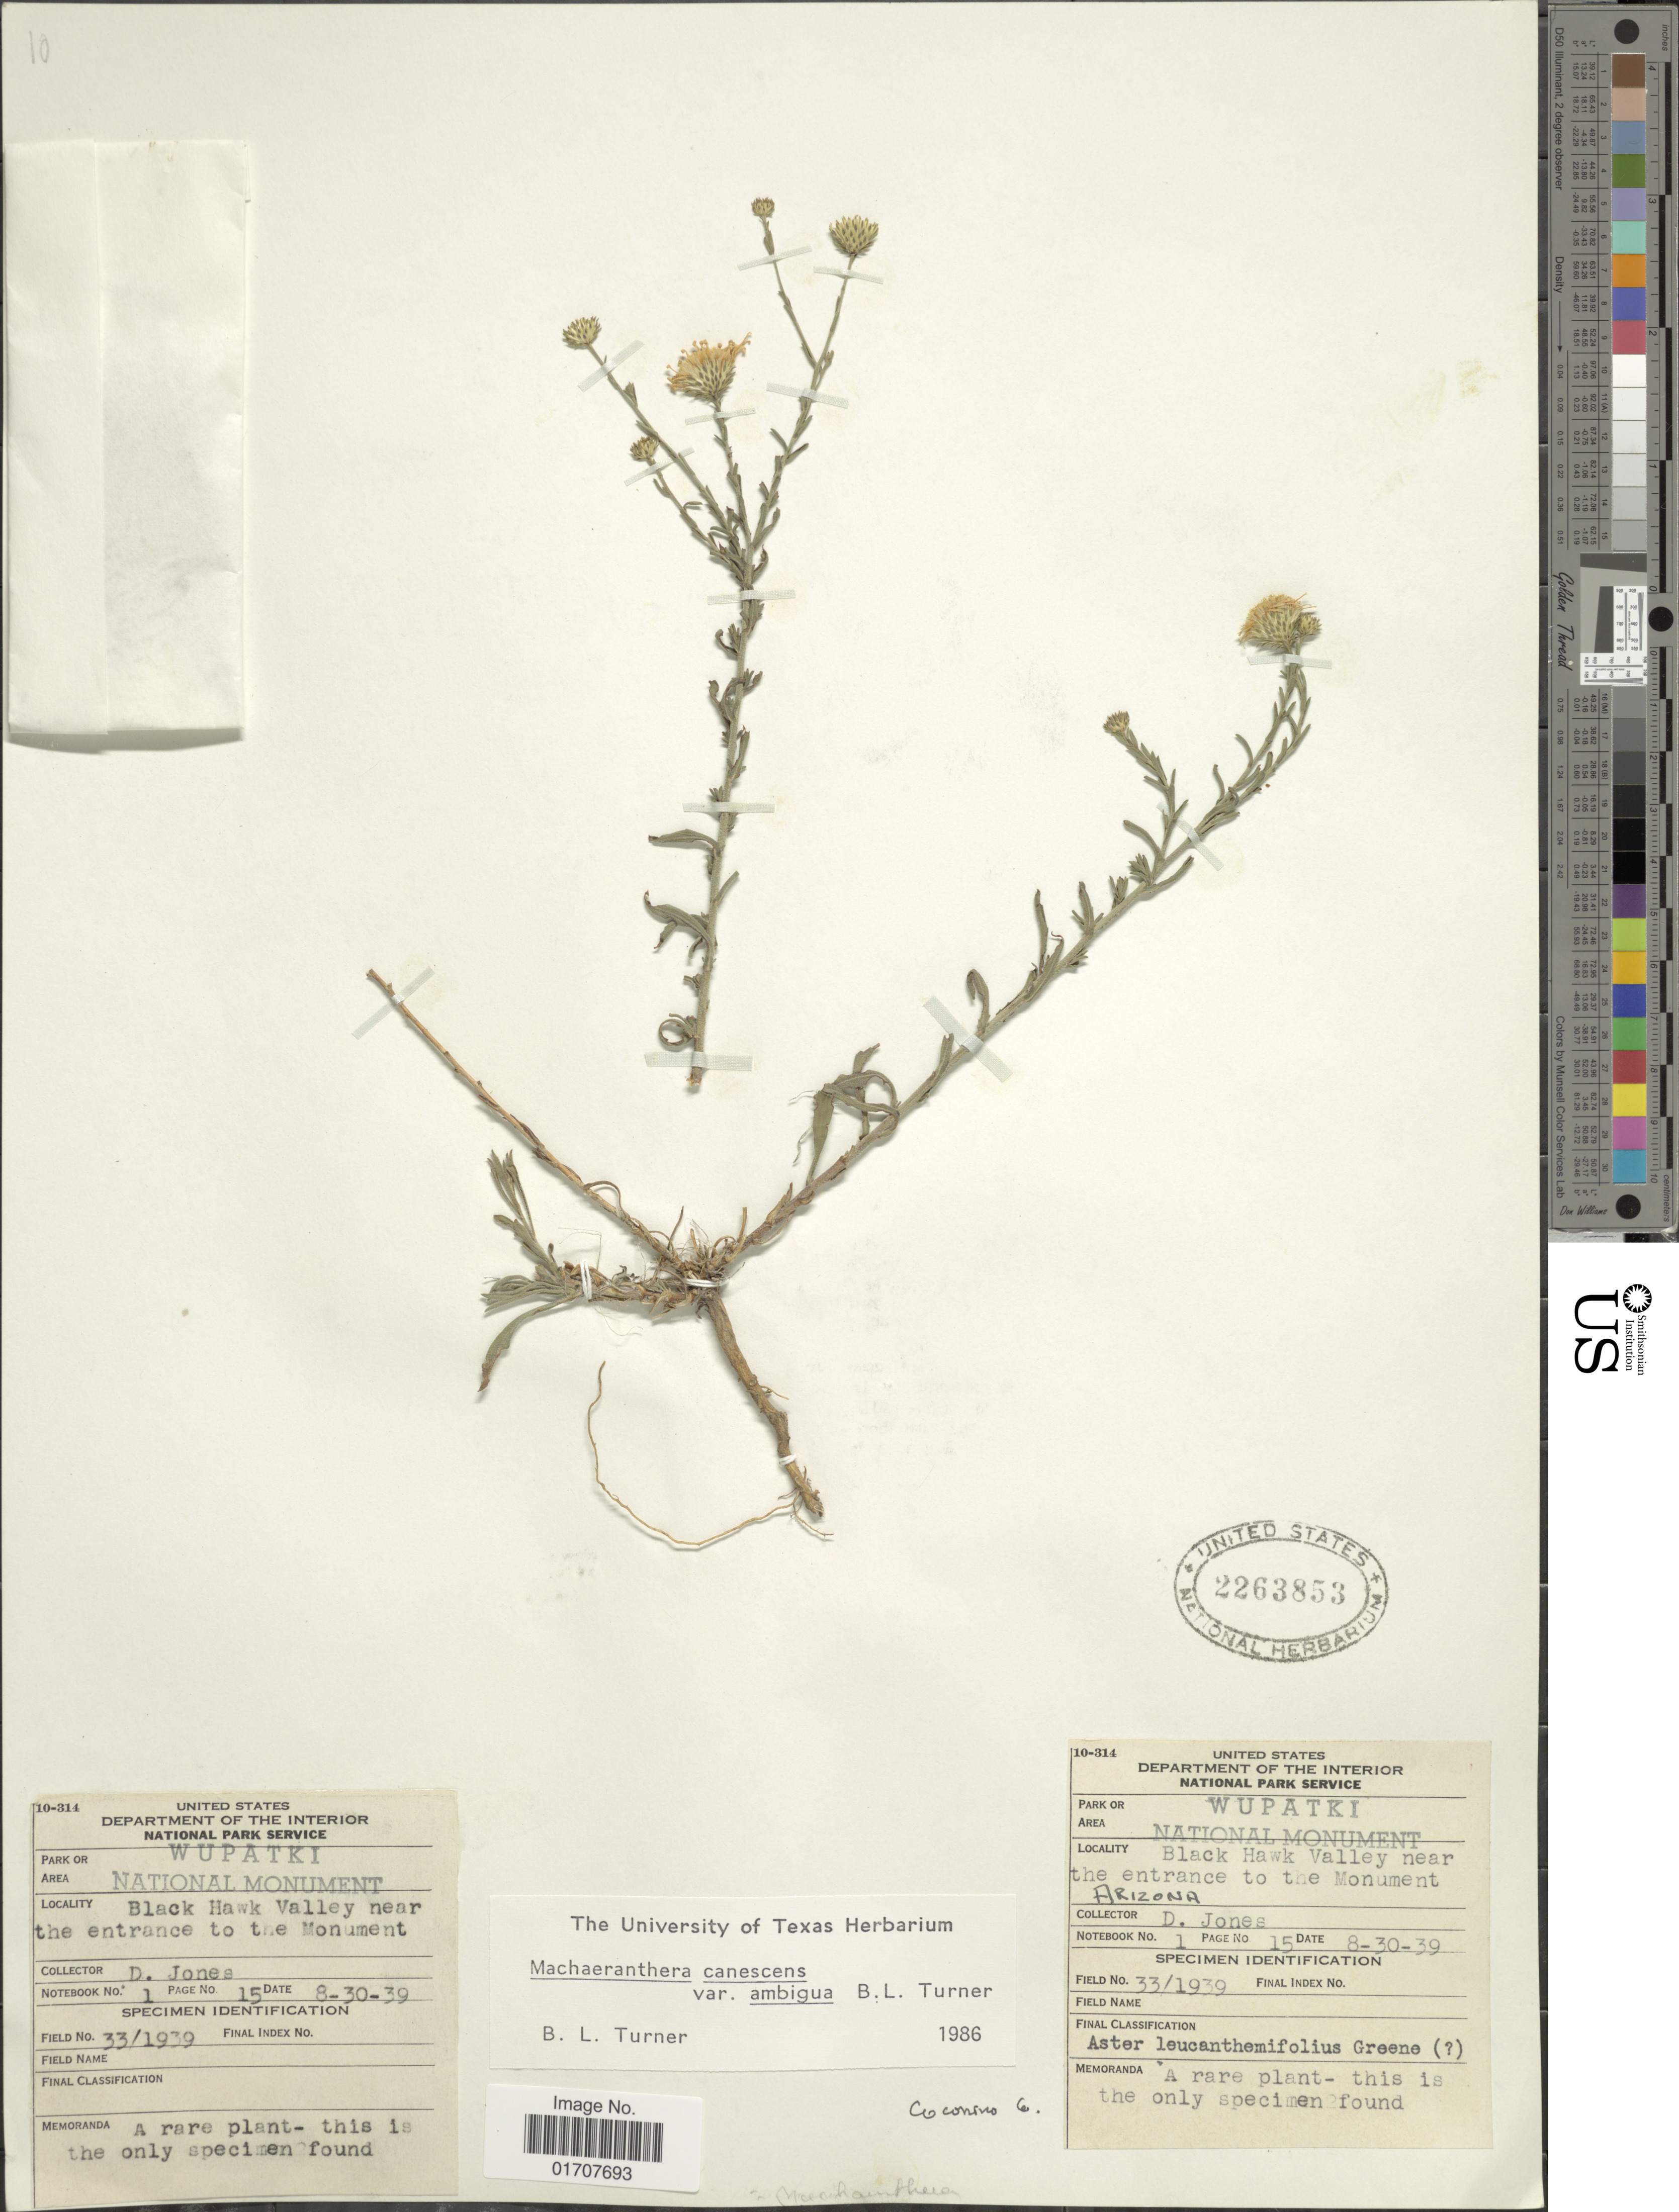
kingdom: Plantae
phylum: Tracheophyta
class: Magnoliopsida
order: Asterales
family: Asteraceae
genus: Machaeranthera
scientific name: Machaeranthera canescens var. ambigua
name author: (B.L. Turner) B.L. Turner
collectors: D. Jones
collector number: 33/1939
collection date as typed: Transcribed d/m/y: 30/8/39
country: United States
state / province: Arizona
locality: Wupatki National Monument, Black Hawk Valley near the entrance to the Monument, Coconino, Co.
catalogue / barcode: US 2263853